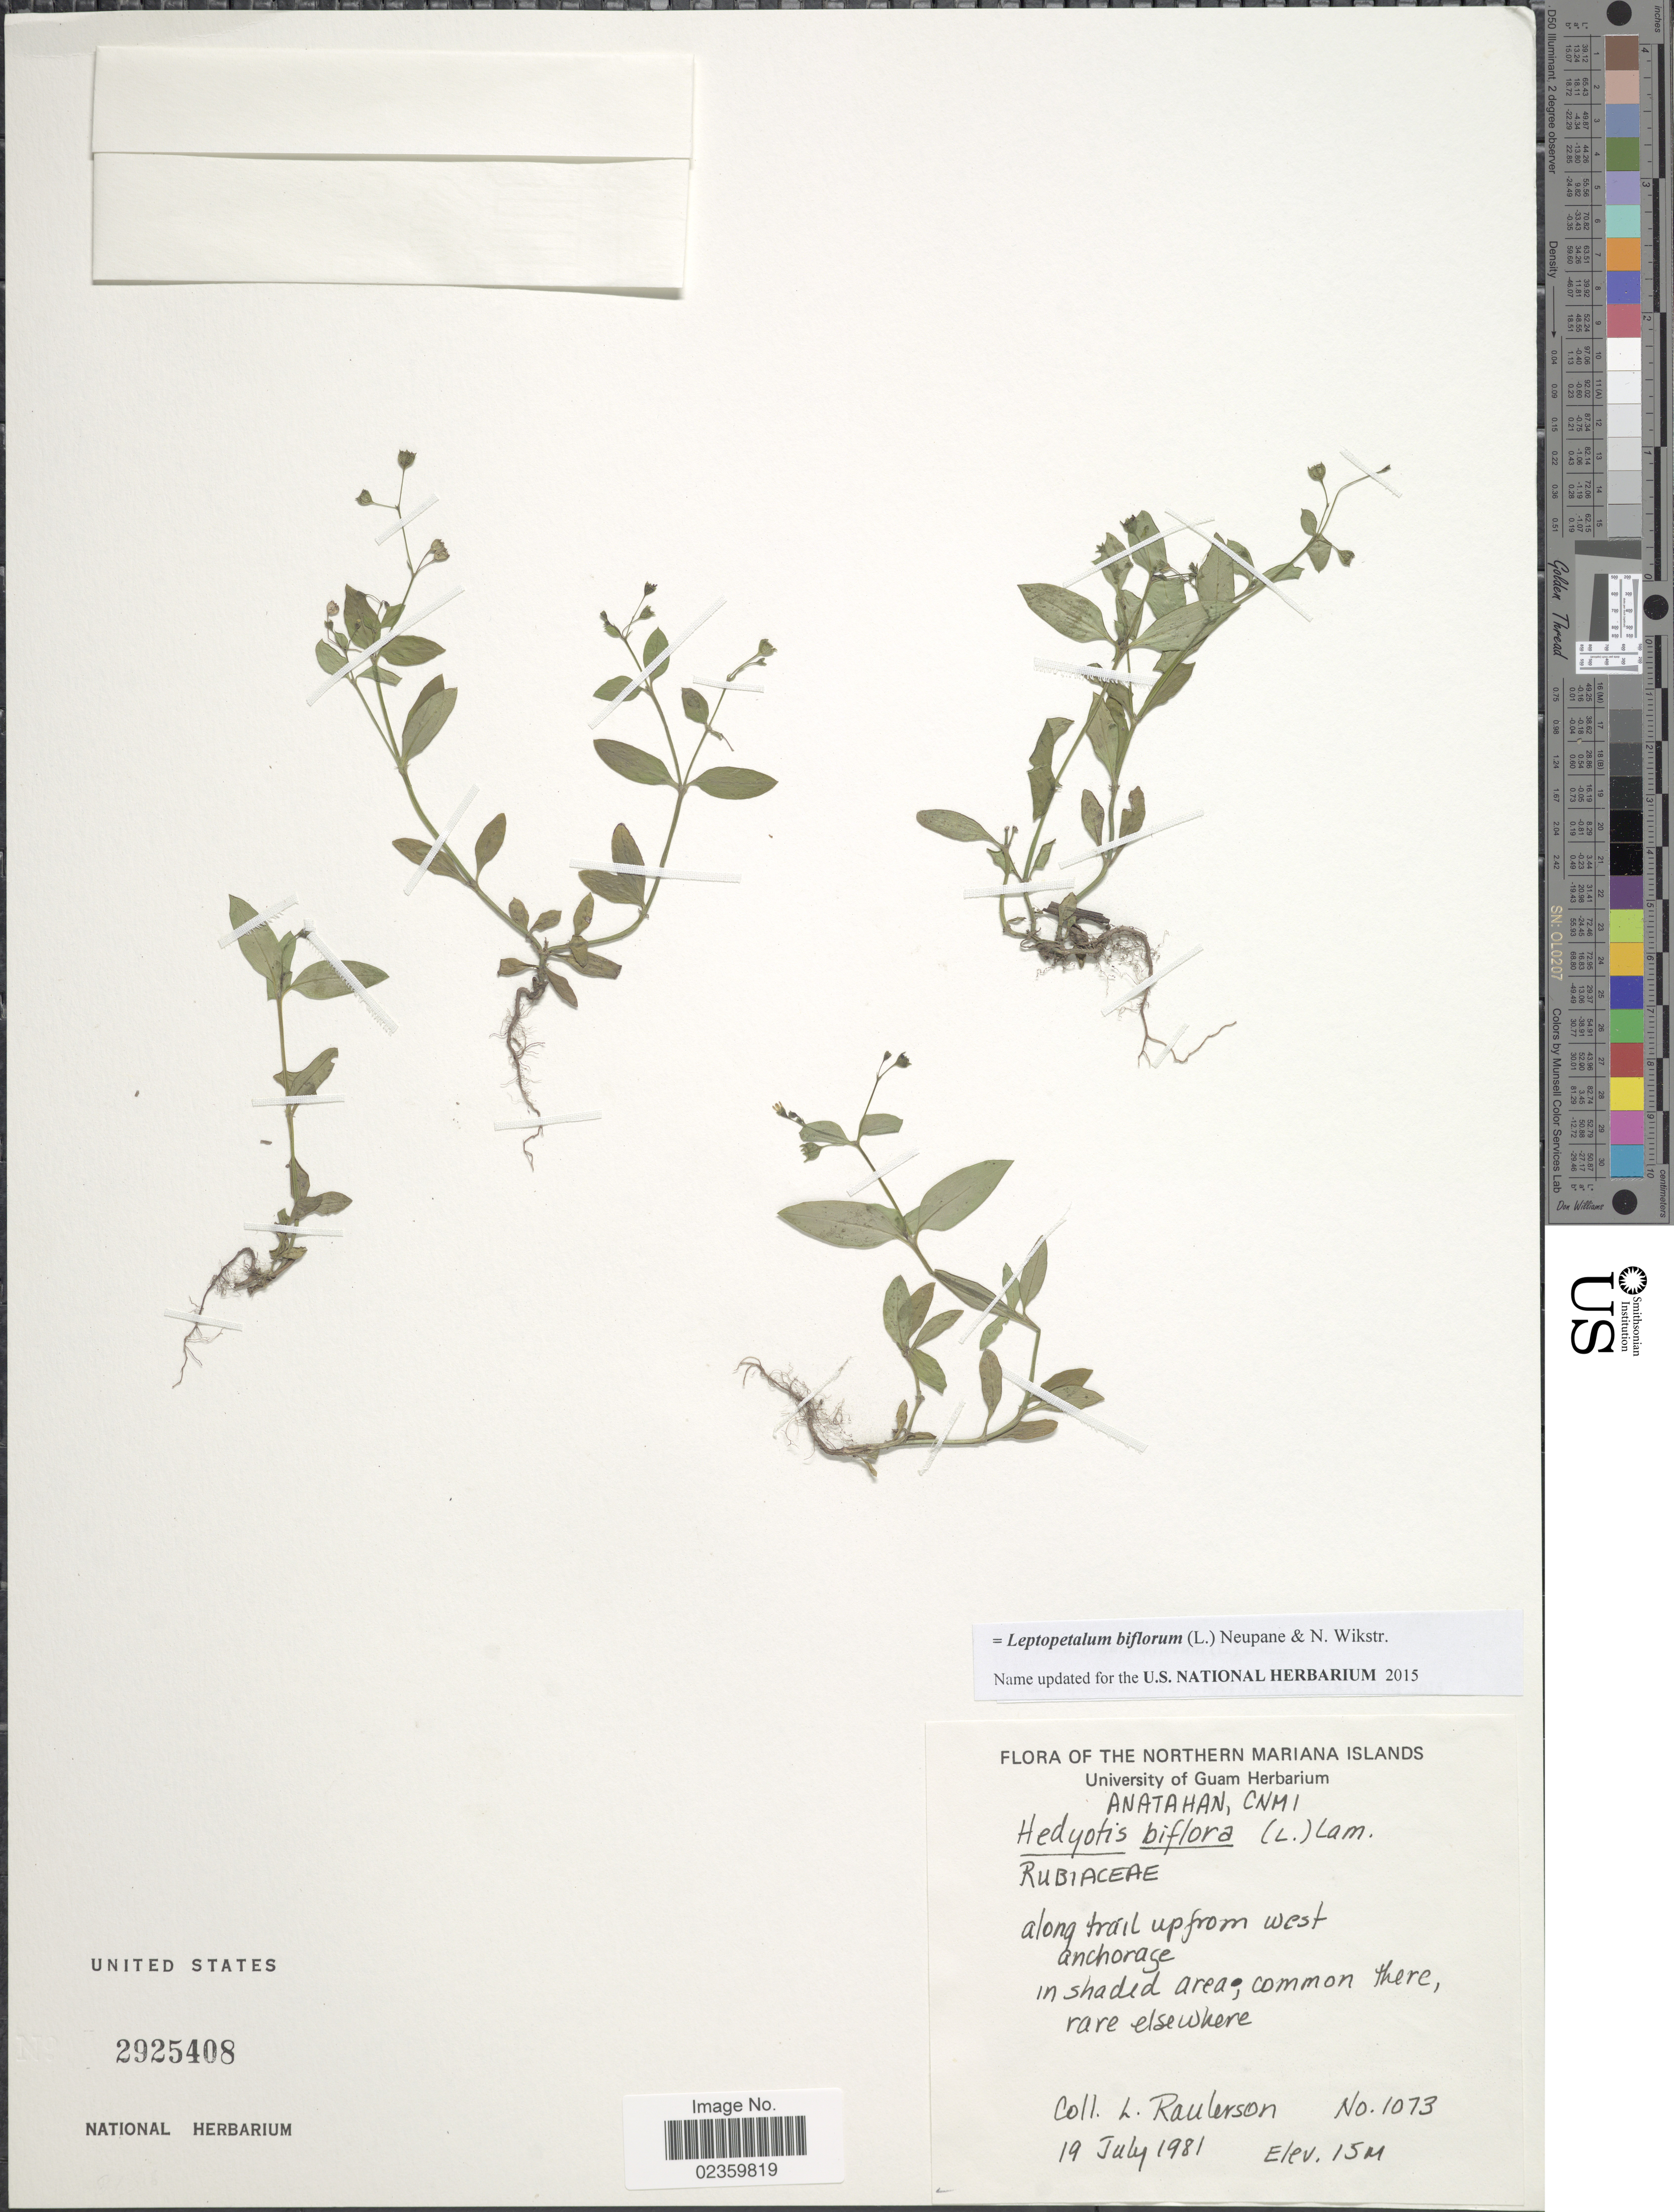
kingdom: Plantae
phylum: Tracheophyta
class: Magnoliopsida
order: Gentianales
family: Rubiaceae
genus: Leptopetalum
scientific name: Leptopetalum biflorum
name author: (L.) Neupane & N. Wikstr.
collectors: L. Raulerson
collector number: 1073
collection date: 1981-07-19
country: Northern Mariana Islands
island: Anatahan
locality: Anatahan, CNMI, along trail up from west anchorage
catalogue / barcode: US 2925408